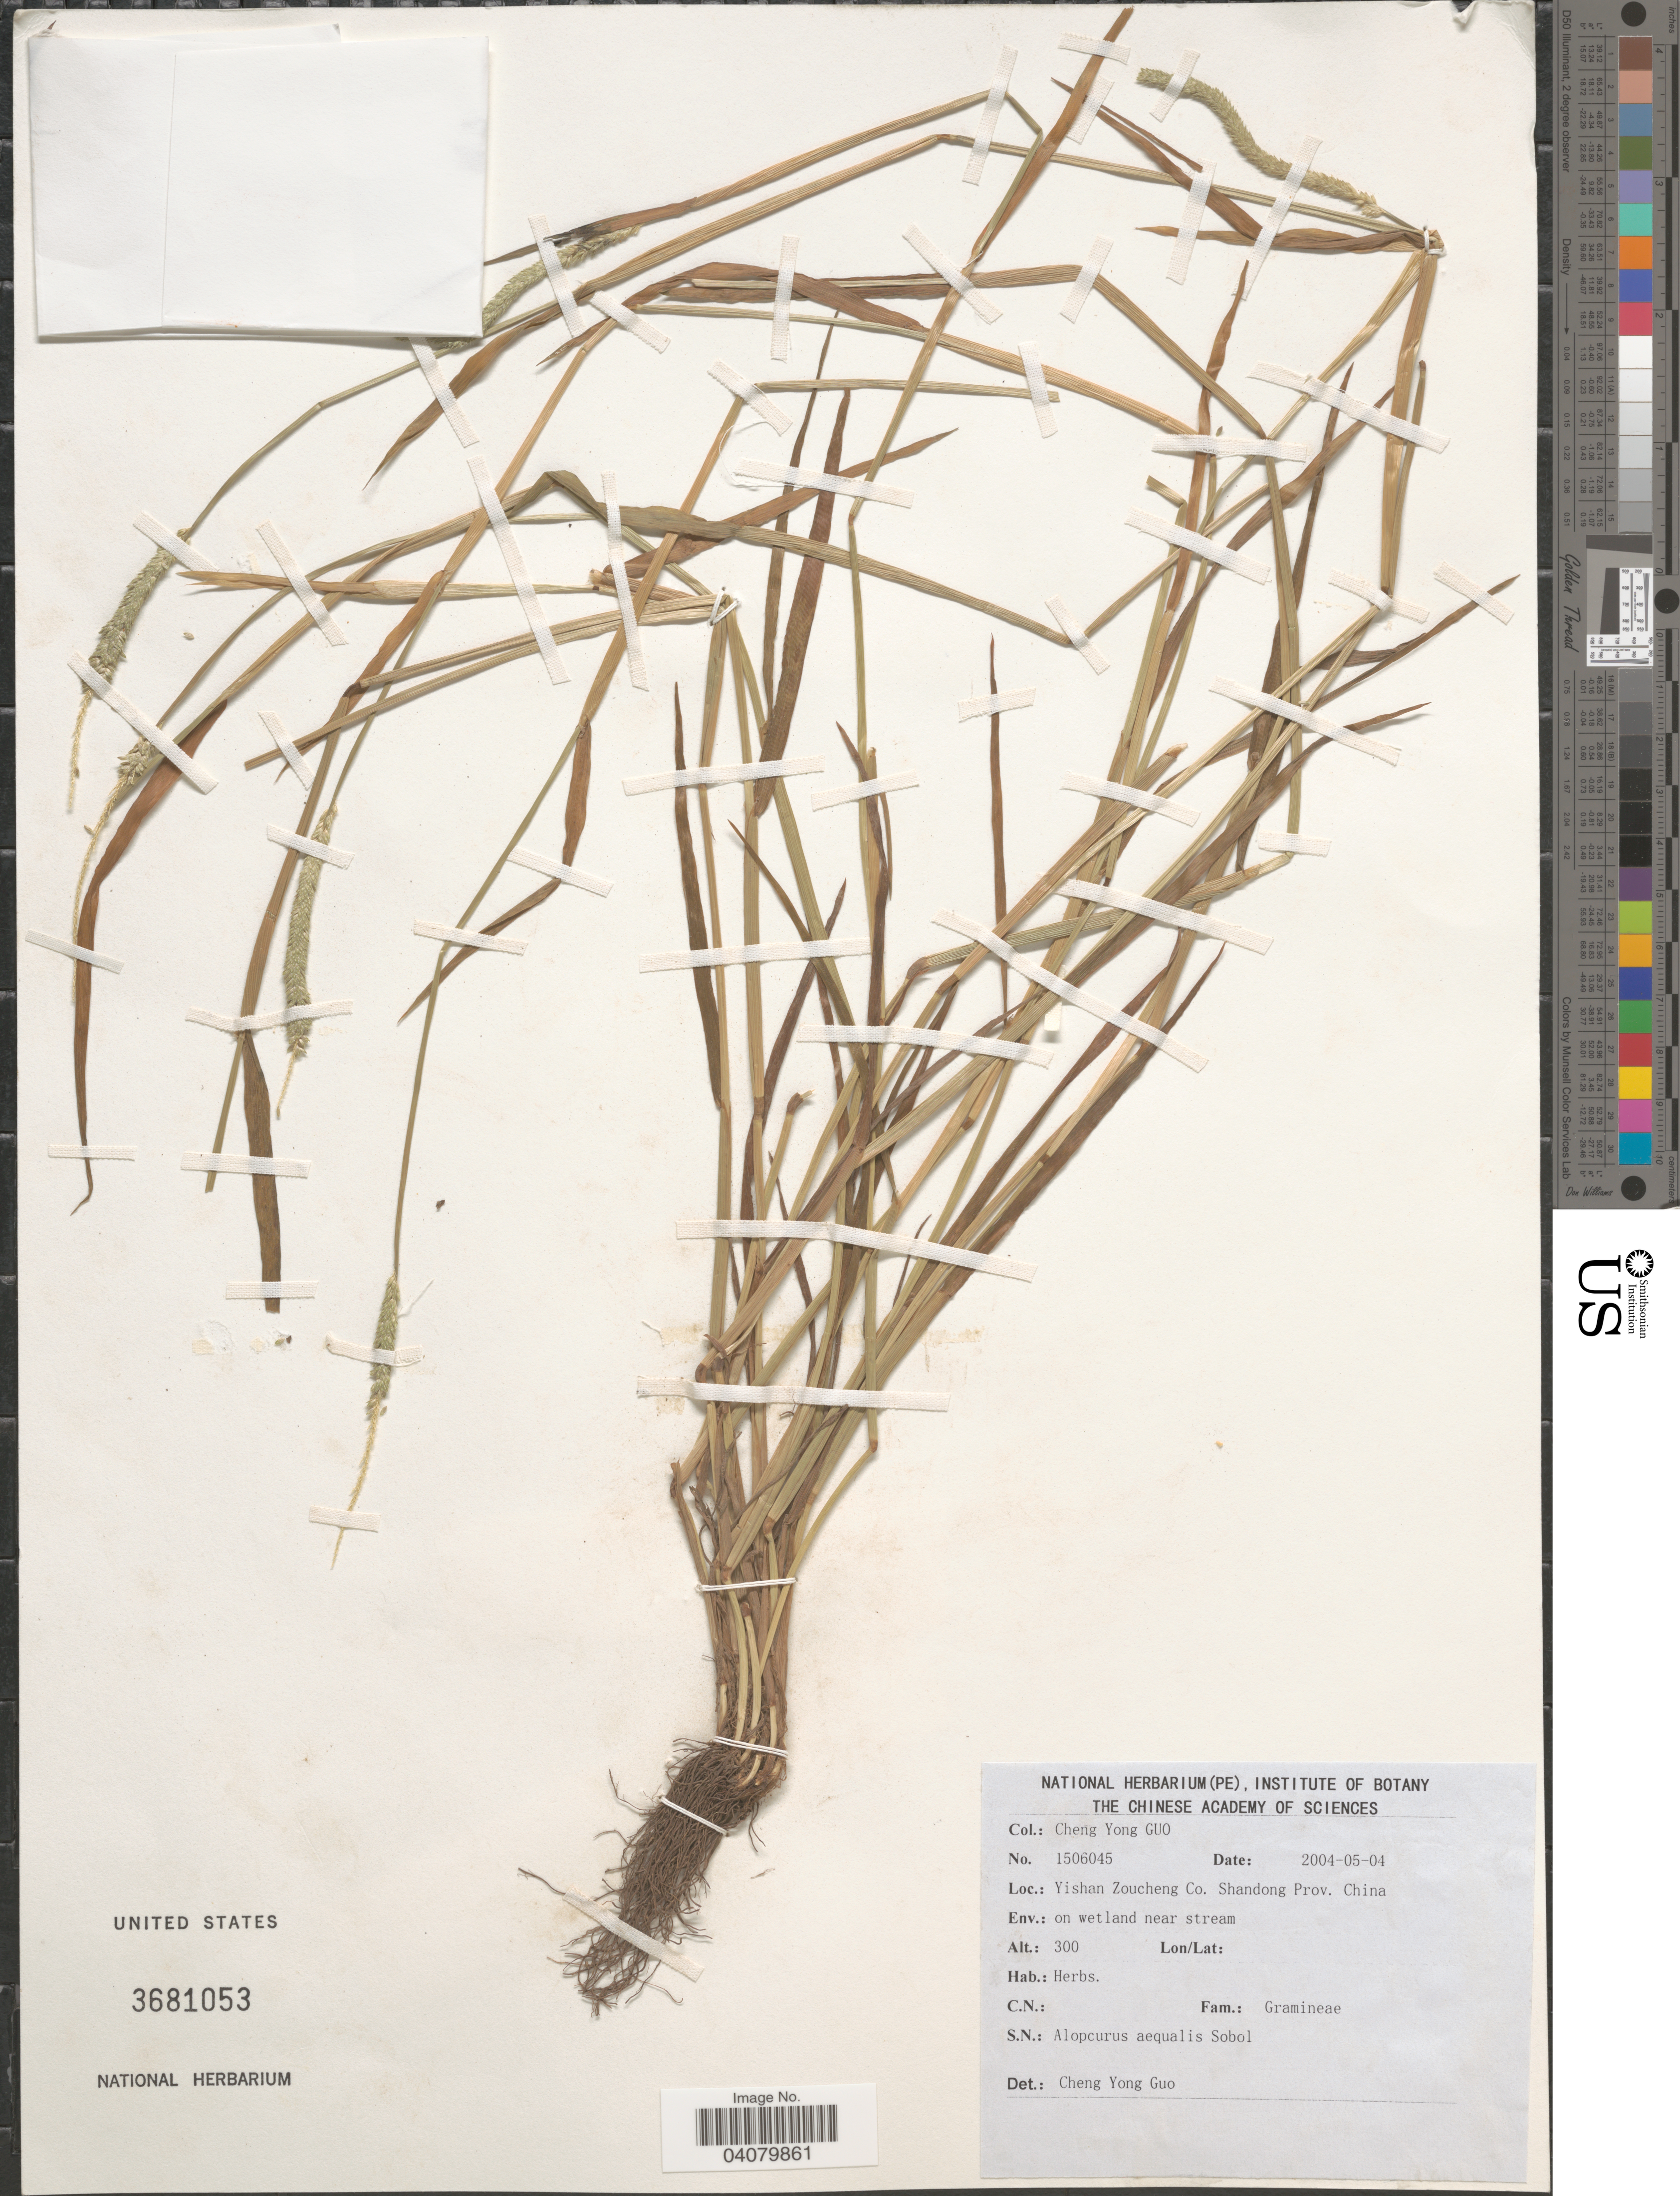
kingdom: Plantae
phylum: Tracheophyta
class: Liliopsida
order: Poales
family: Poaceae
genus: Alopecurus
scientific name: Alopecurus aequalis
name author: Sobol.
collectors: Guo Chengyong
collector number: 1506045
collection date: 2004-05-04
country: China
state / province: Shandong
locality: Yishan Zoucheng Co. On wetland near stream.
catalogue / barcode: US 3681053